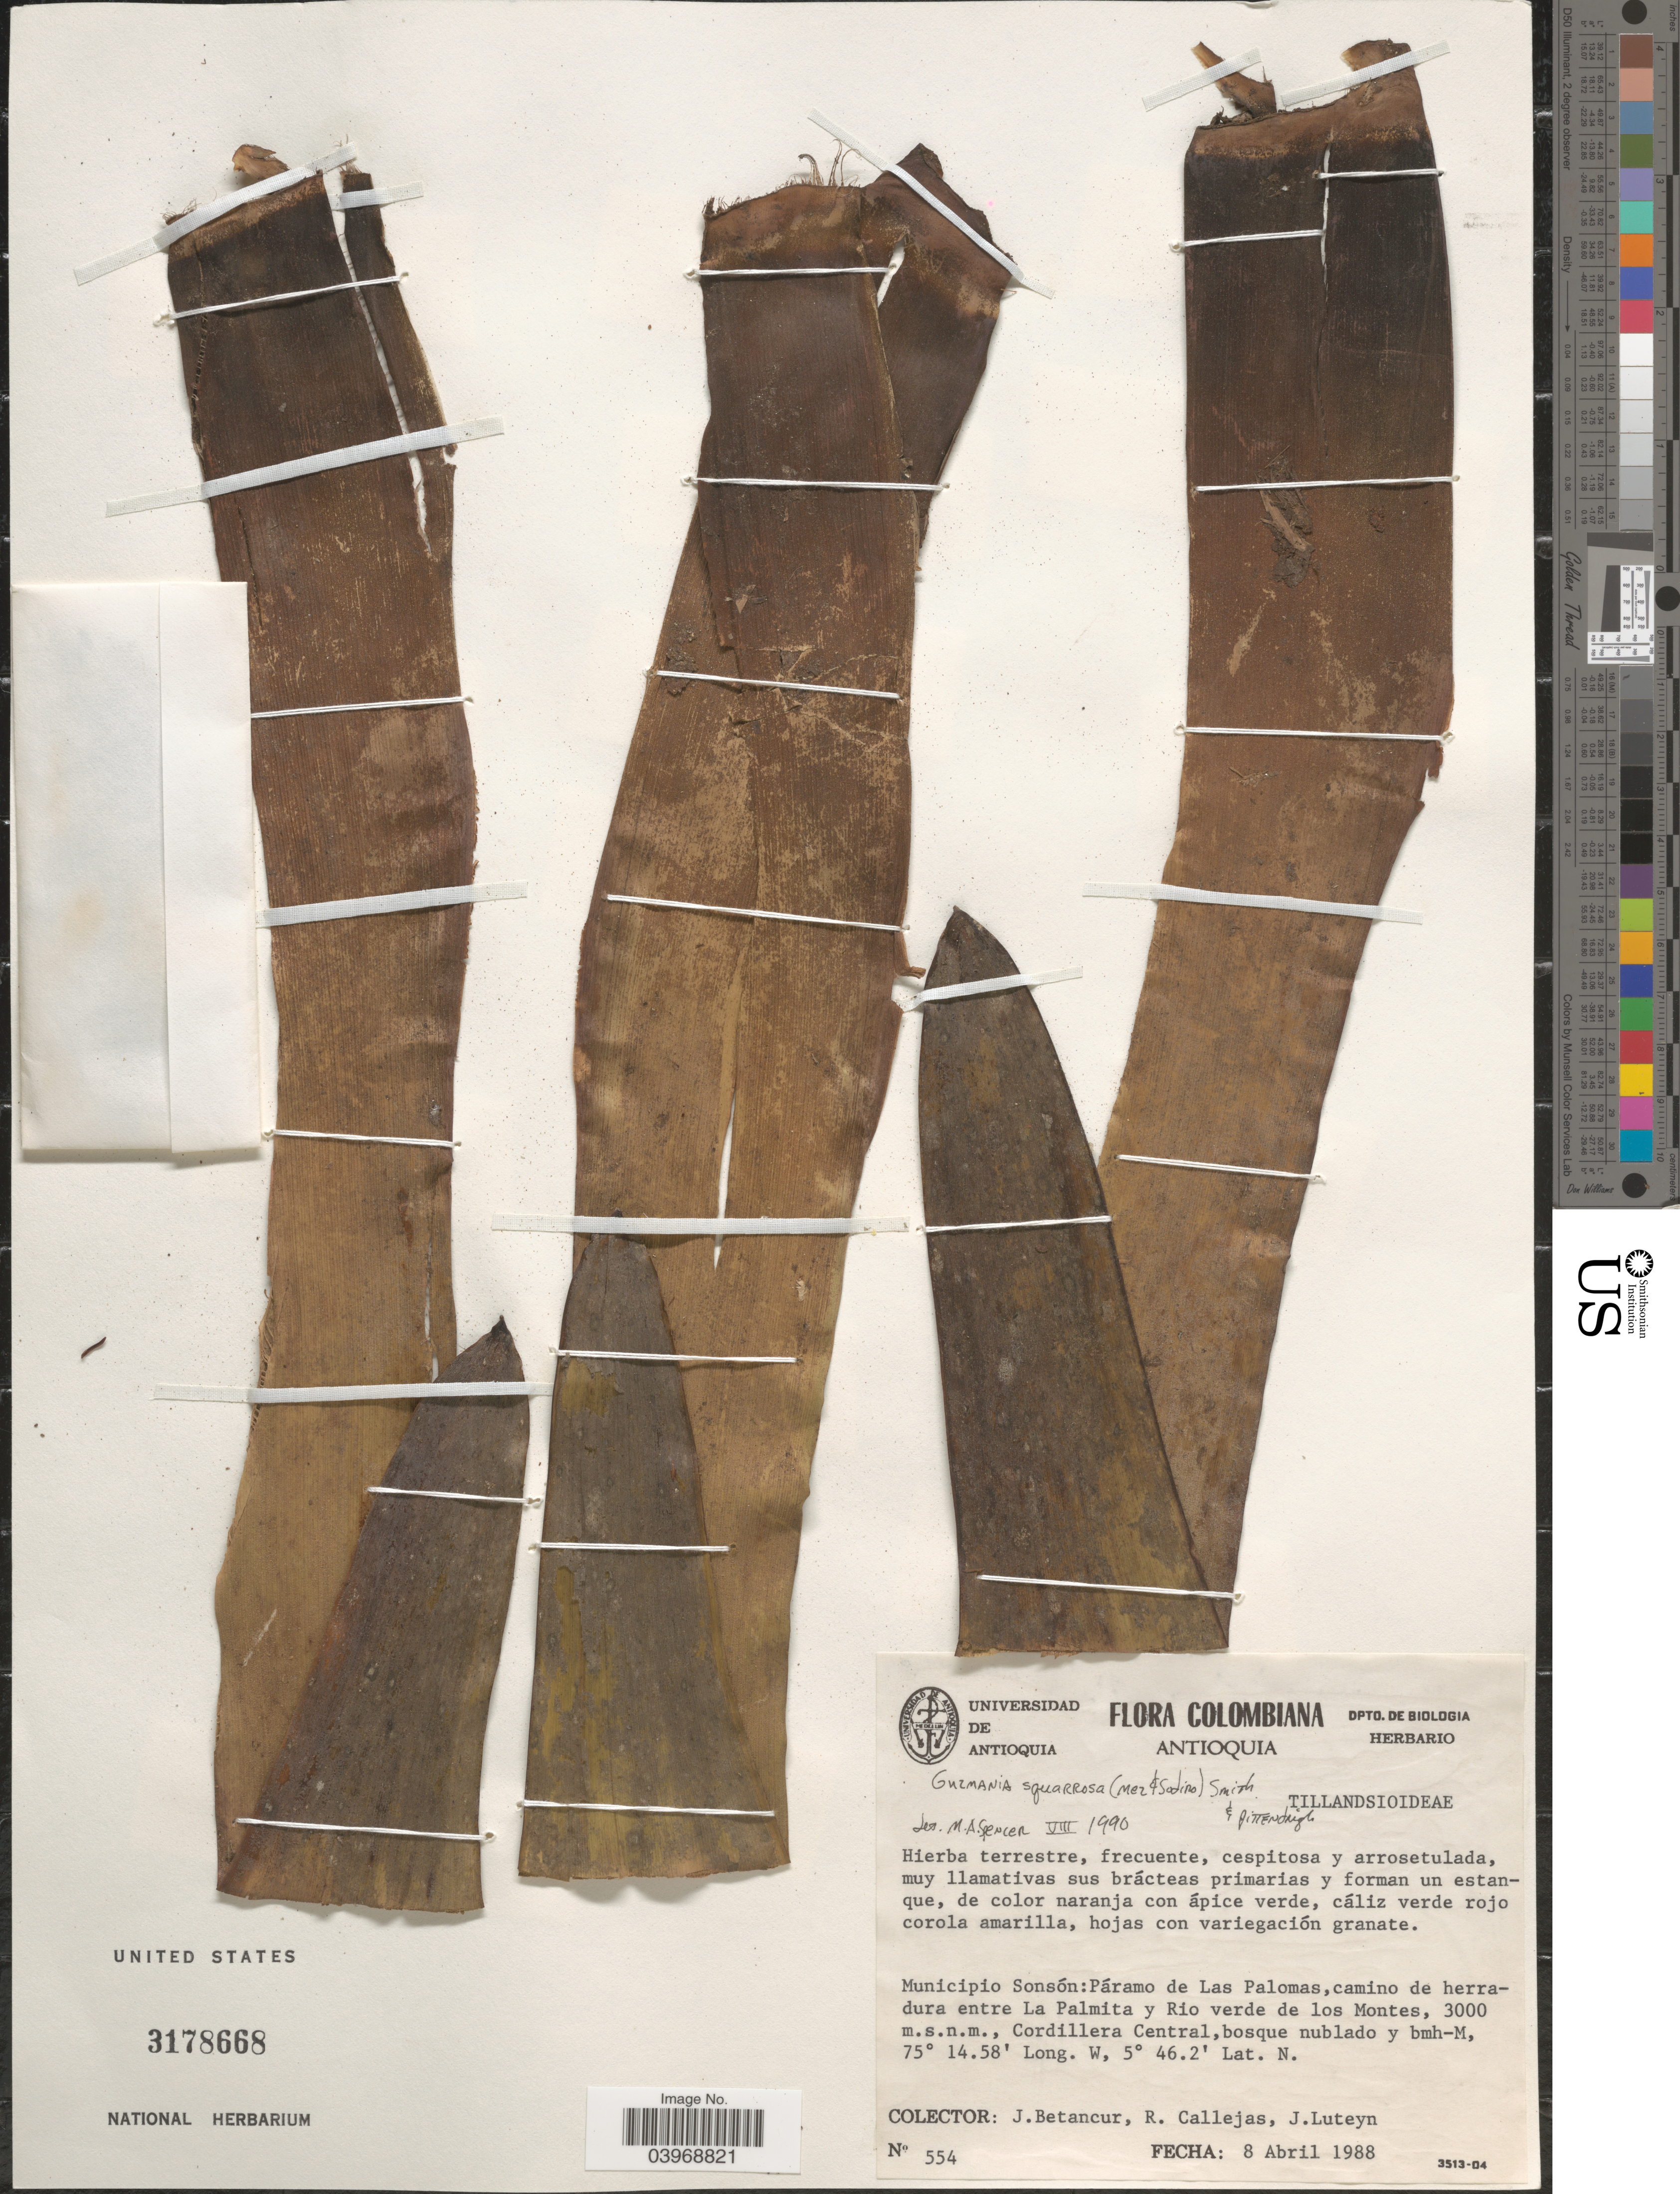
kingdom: Plantae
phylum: Tracheophyta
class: Liliopsida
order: Poales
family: Bromeliaceae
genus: Guzmania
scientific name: Guzmania squarrosa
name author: (Mez & Sodiro) L.B. Sm. & Pittendr.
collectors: J. Betancur, R. Callejas & J. L. Luteyn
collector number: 554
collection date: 1988-04-08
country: Colombia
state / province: Antioquia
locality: Municipio Sonsón: Páramo de Las Palomas, camino de herradura entre La Palmita y Rio verde de los Montes, Cordillera Central, bosque nublado.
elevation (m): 3000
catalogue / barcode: US 3178668